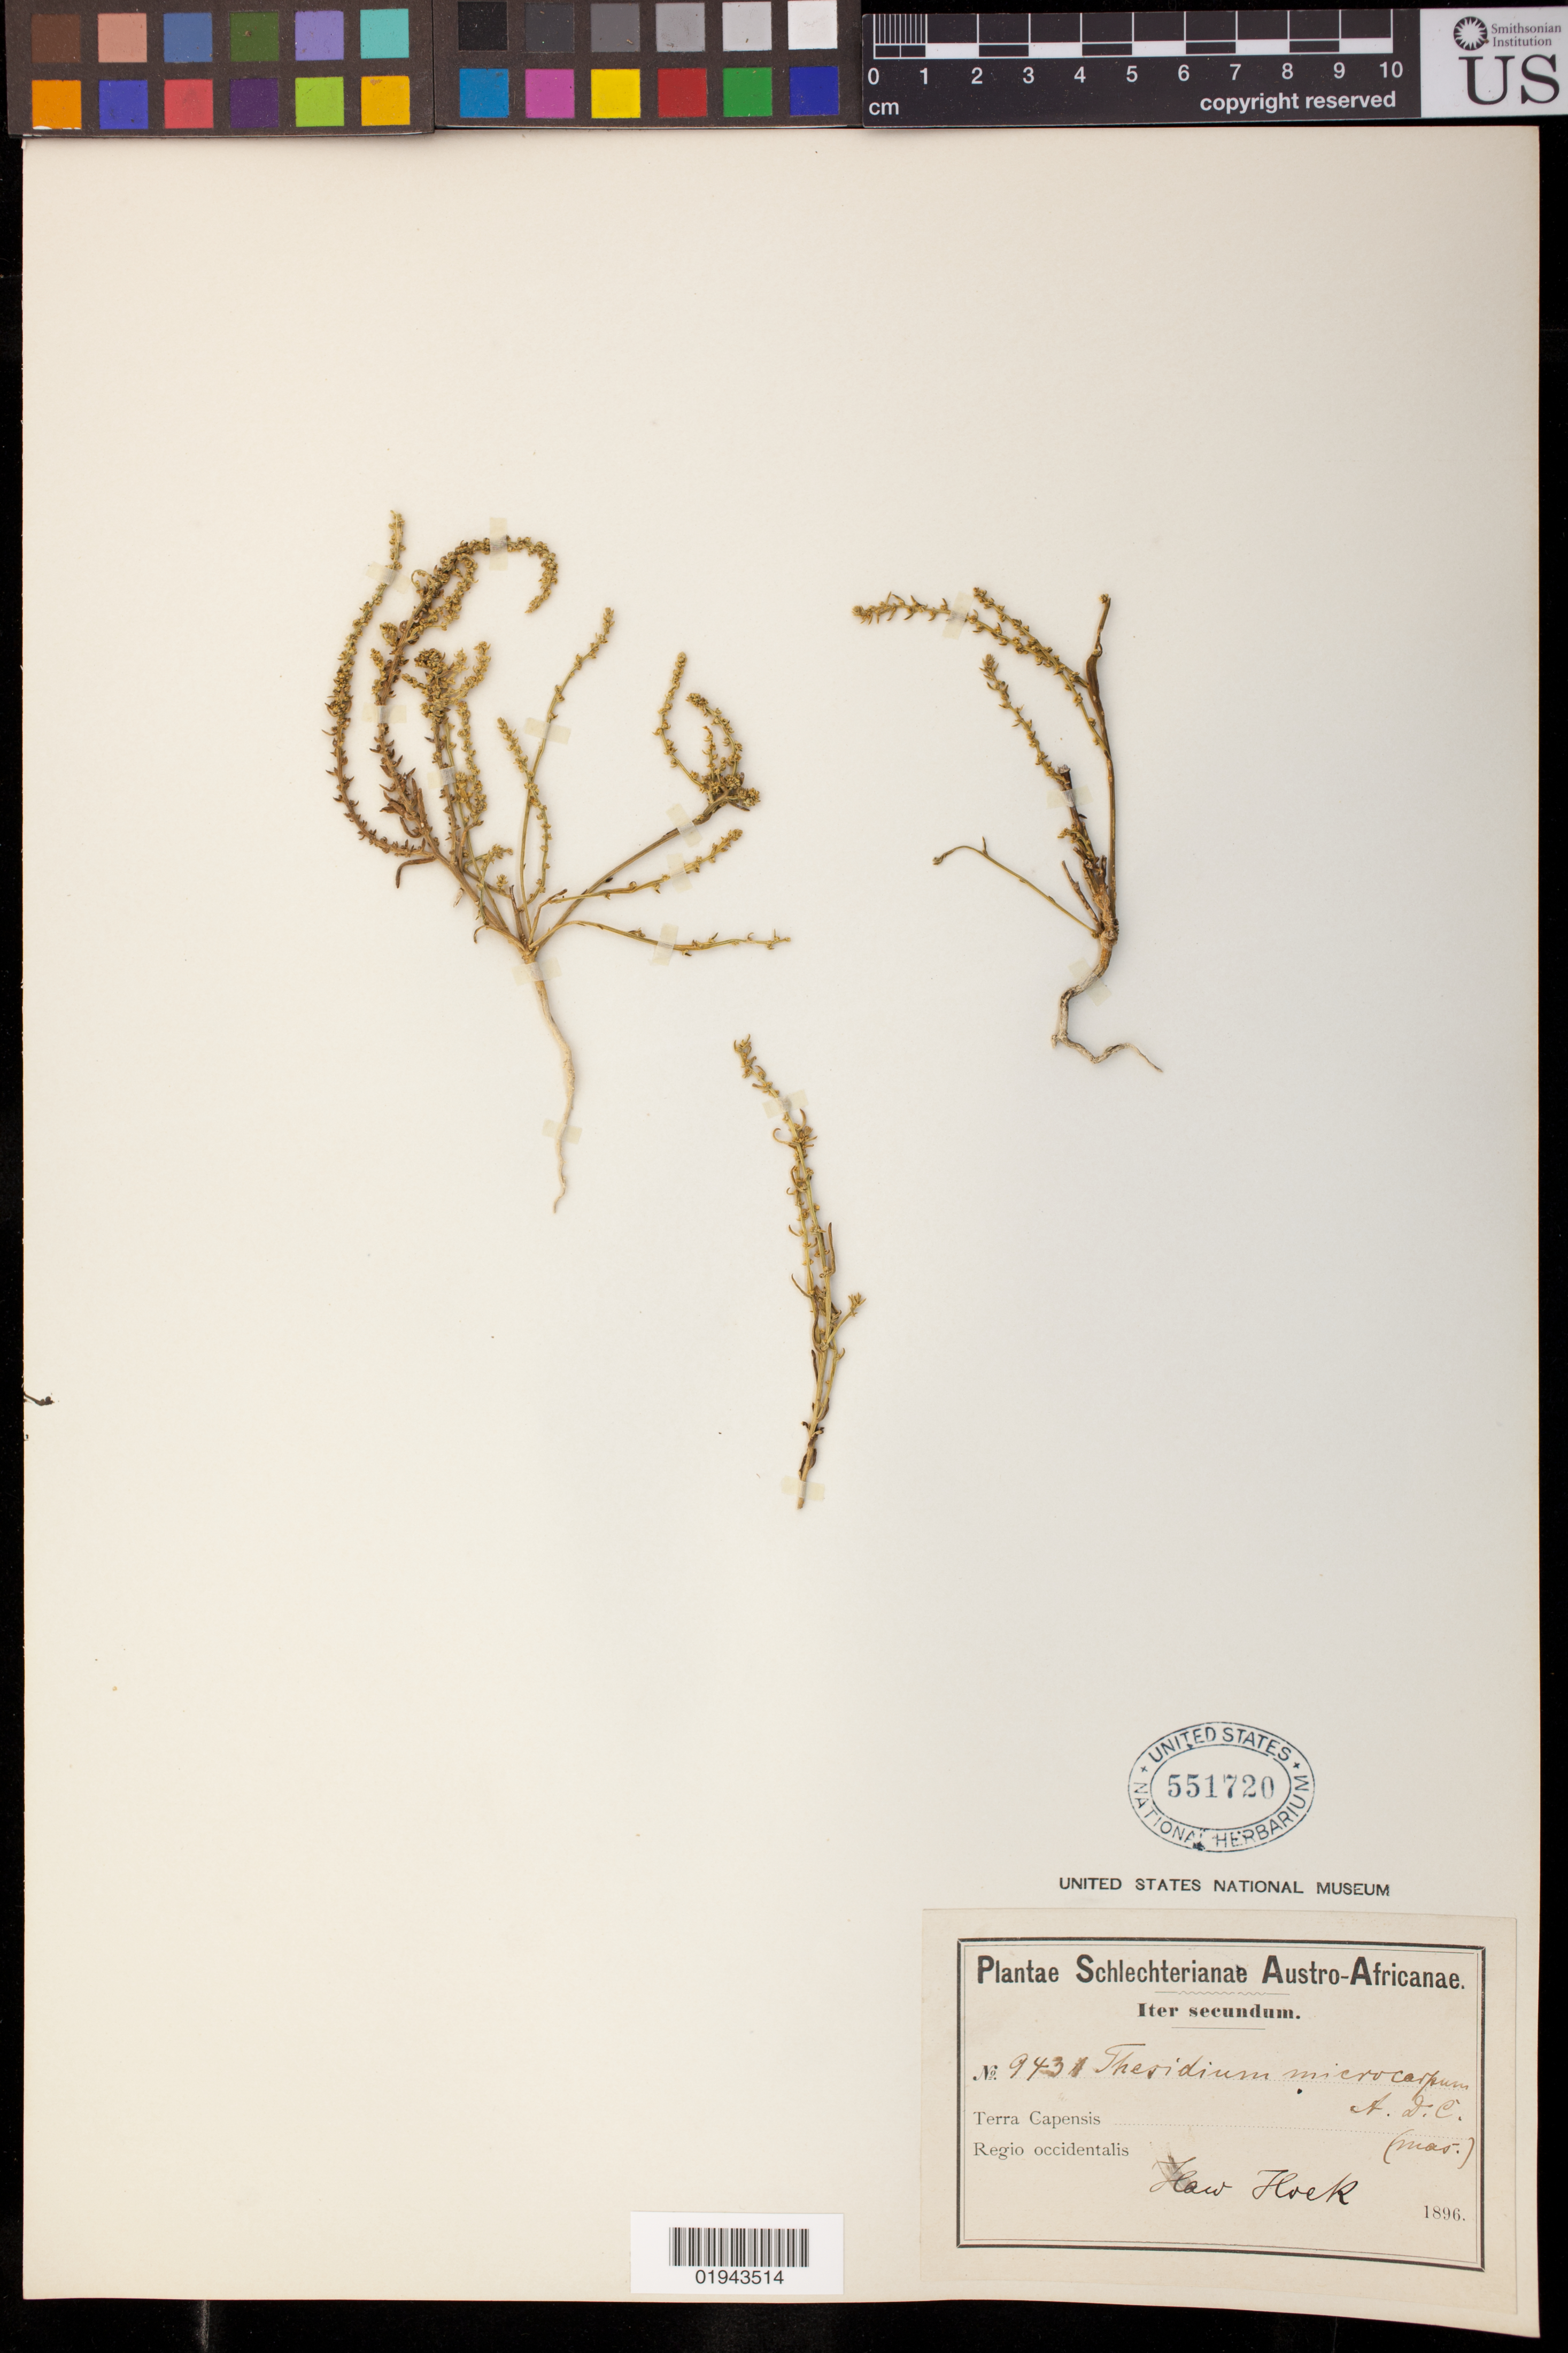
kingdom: Plantae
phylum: Tracheophyta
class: Magnoliopsida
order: Santalales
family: Thesiaceae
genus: Thesium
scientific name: Thesium minus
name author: (A.W. Hill) J.C. Manning & F. Forest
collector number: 9431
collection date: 1896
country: South Africa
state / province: Western Cape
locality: Haw Hoek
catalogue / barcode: US 551720